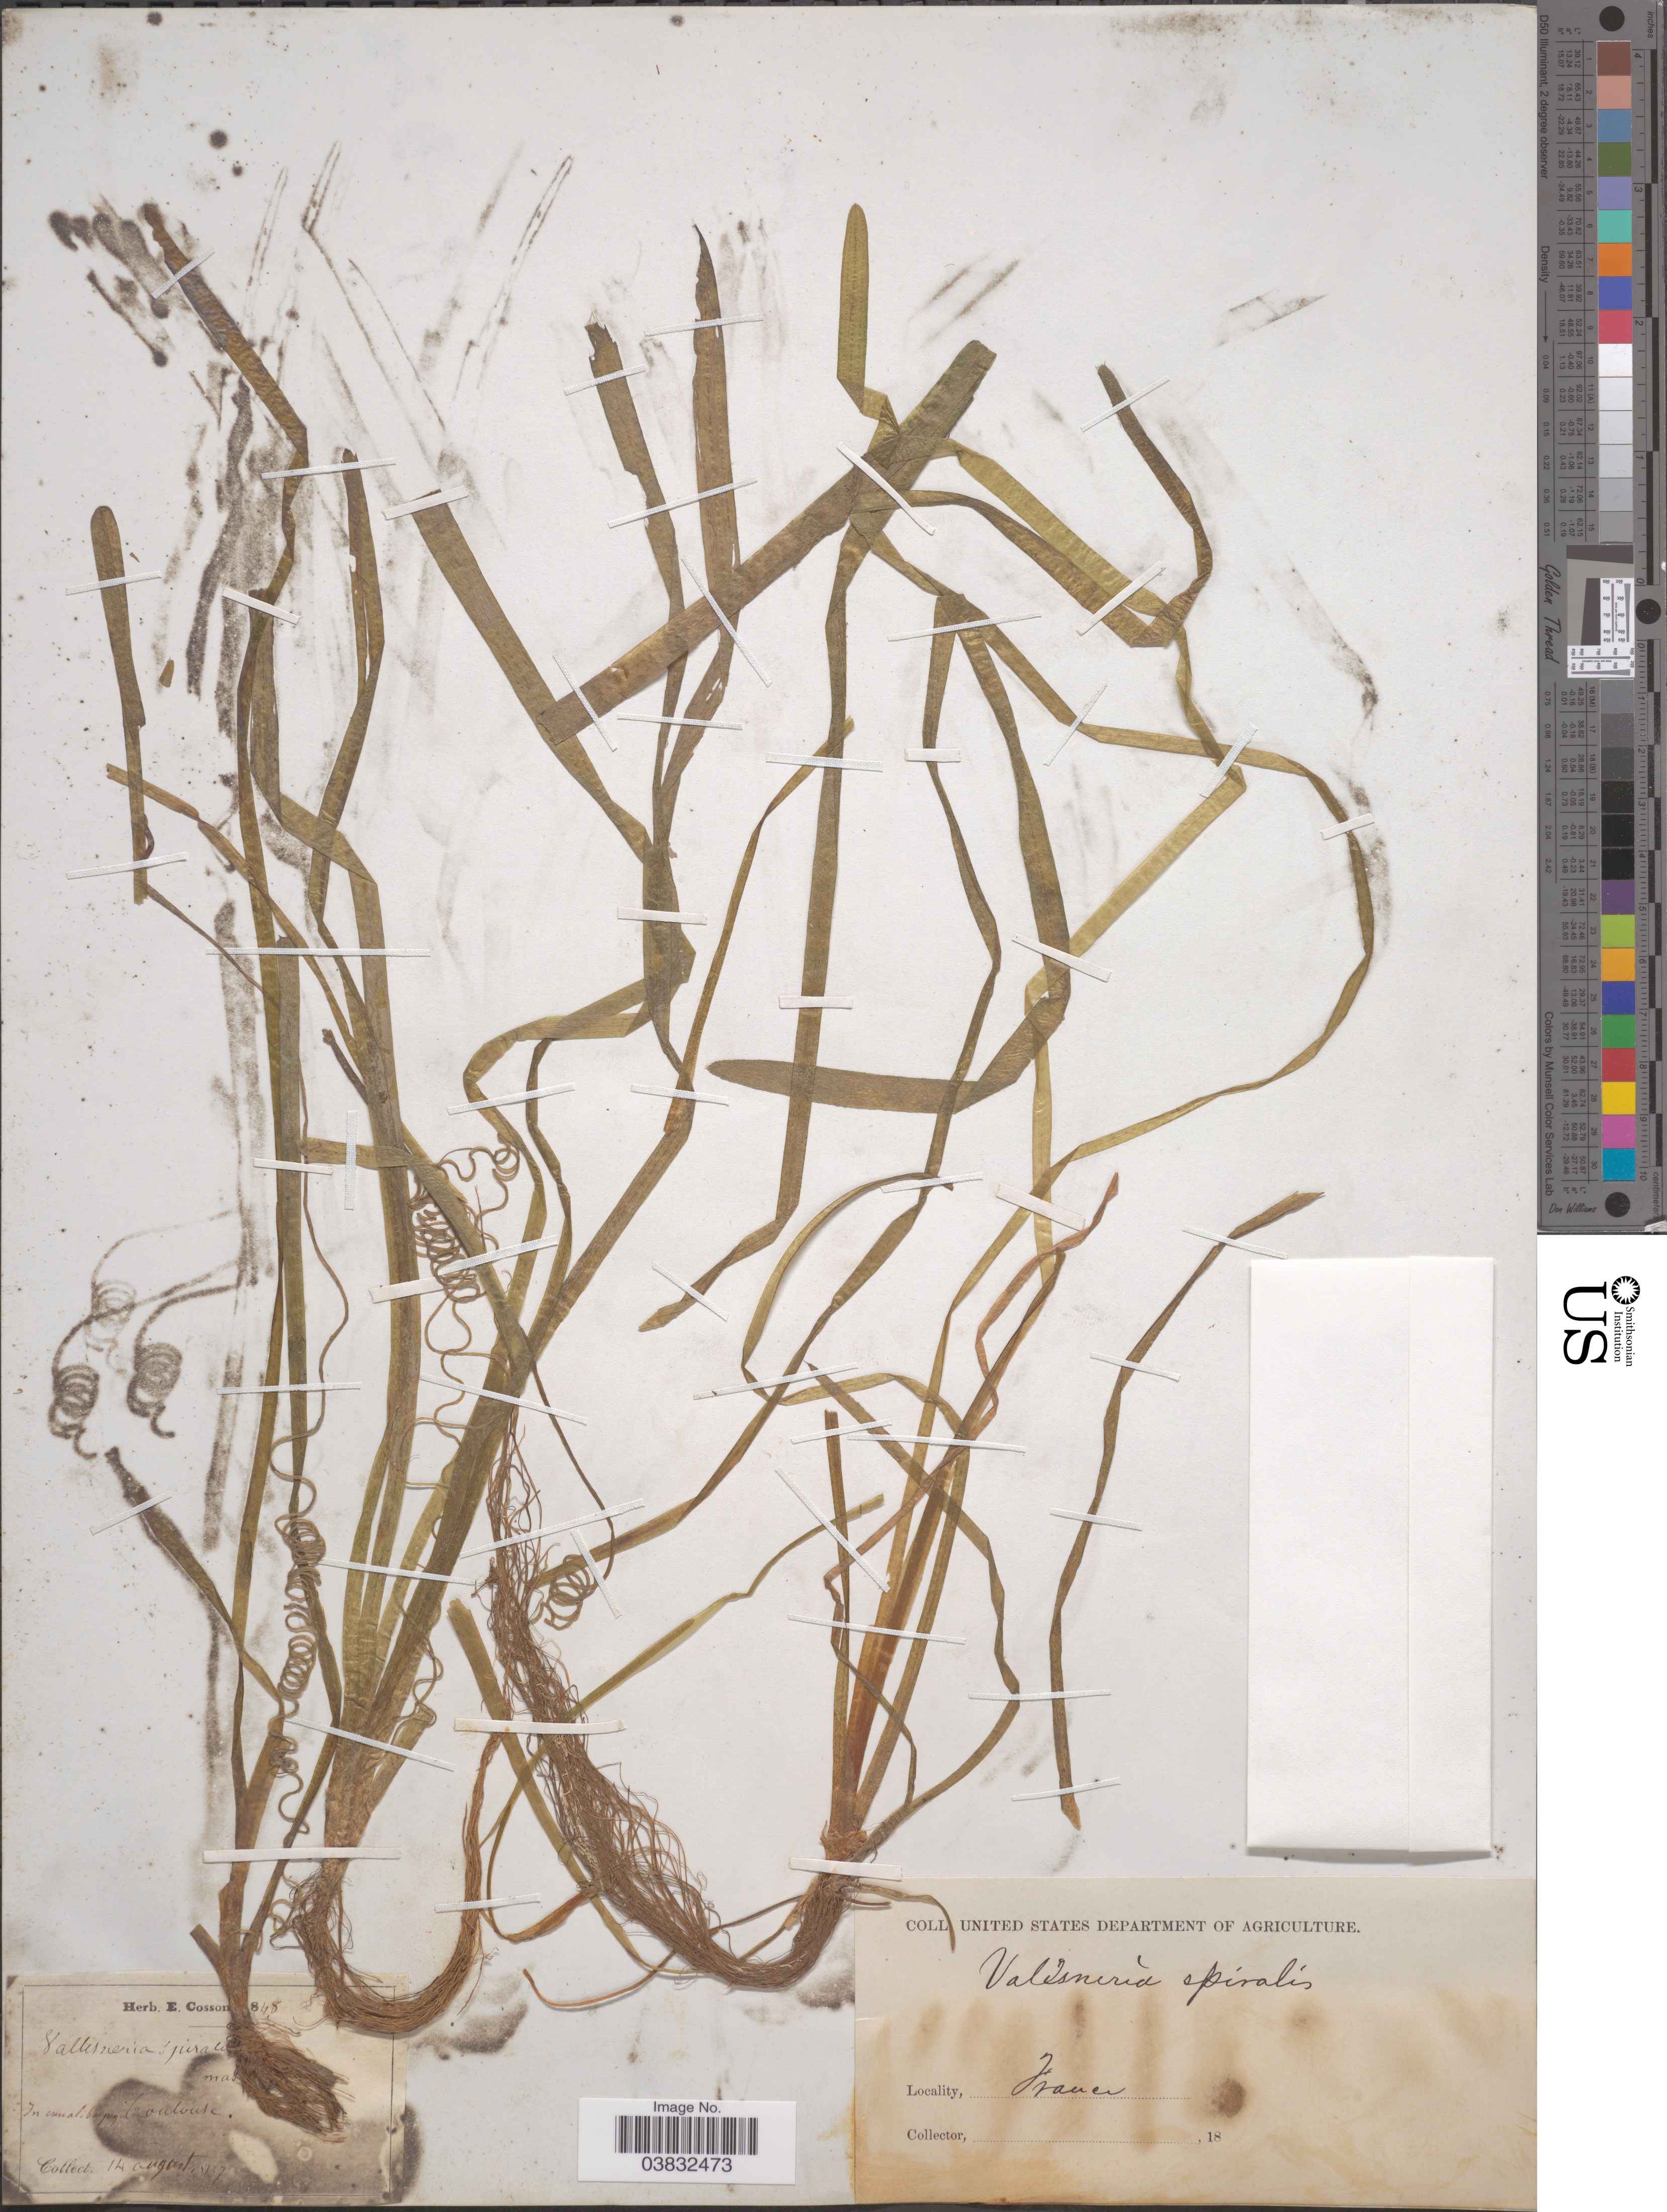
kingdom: Plantae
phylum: Tracheophyta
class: Liliopsida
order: Alismatales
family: Hydrocharitaceae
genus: Vallisneria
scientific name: Vallisneria spiralis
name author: L.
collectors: ex herb. Cosson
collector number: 848*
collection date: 1817-08-14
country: France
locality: In canal brienne Toulouse.